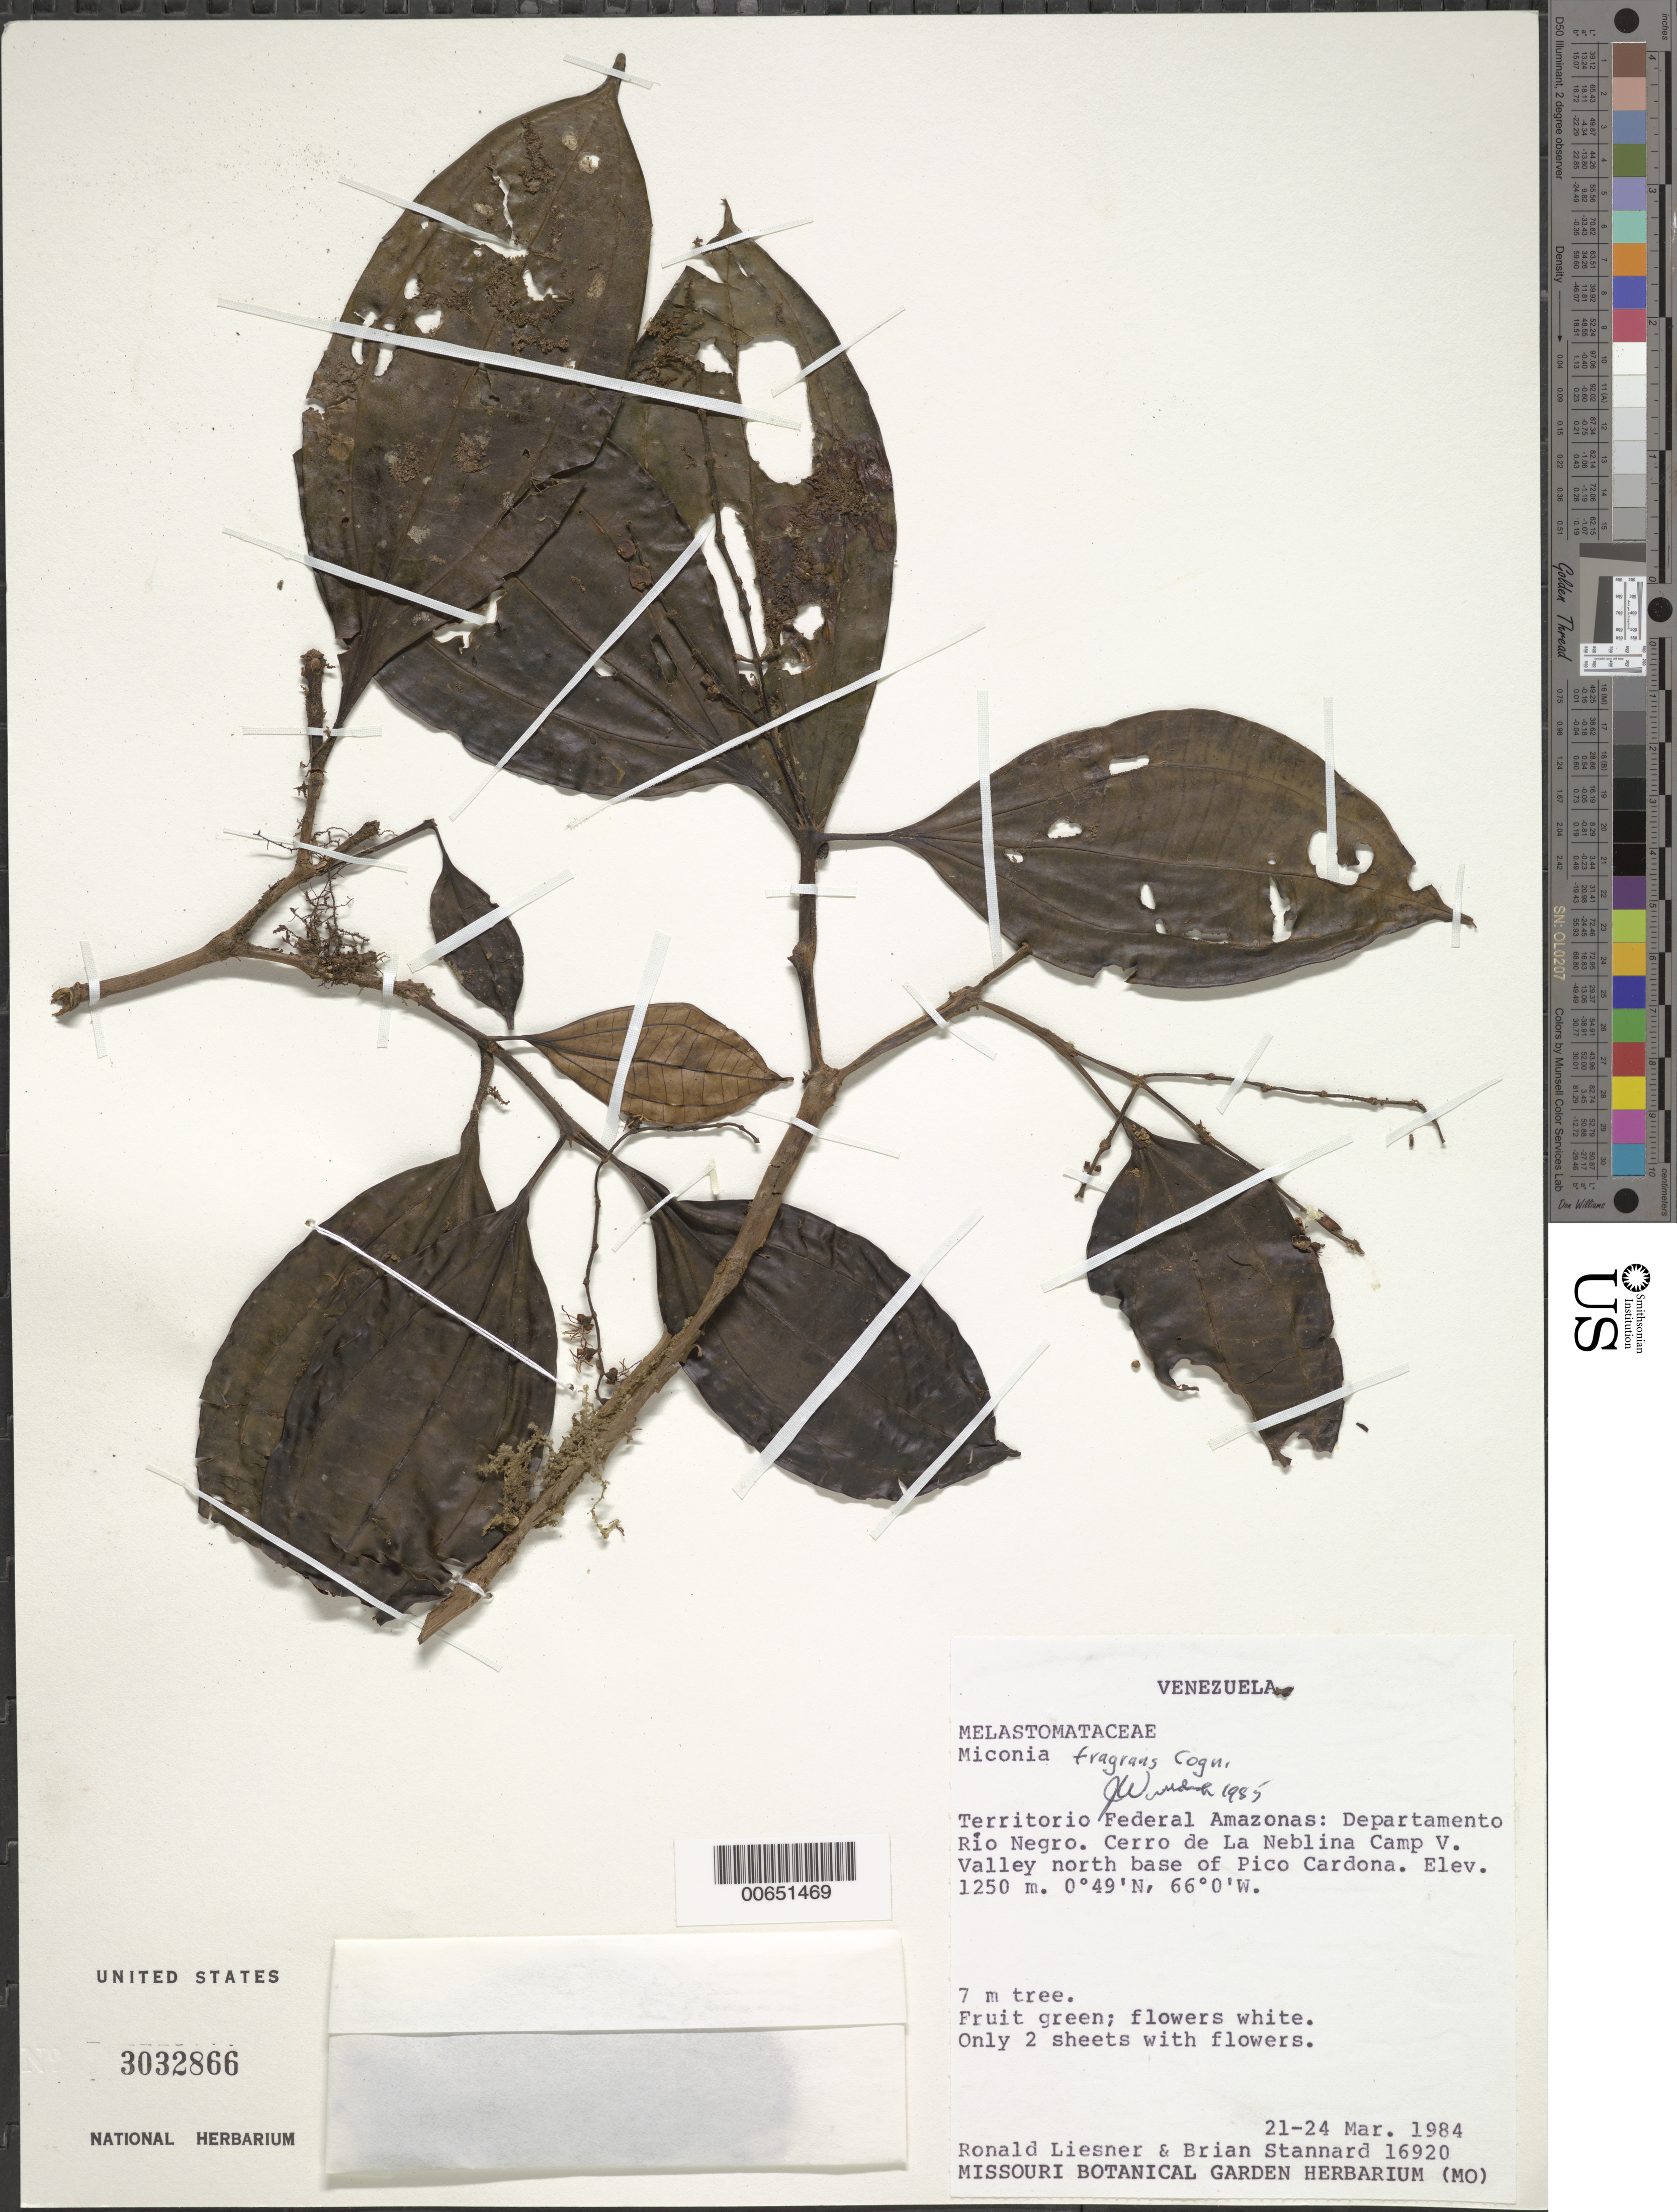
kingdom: Plantae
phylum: Tracheophyta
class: Magnoliopsida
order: Myrtales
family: Melastomataceae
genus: Miconia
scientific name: Miconia fragrans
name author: Cogn.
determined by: Wurdack, John J., (US), US (UNITED STATES)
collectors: R. L. Liesner & B. L. Stannard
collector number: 16920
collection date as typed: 21-Mar-84 to 24-Mar-84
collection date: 1984-03-21/1984-03-24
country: Venezuela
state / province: Amazonas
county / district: Río Negro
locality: Cerro de La Neblina Base Camp V, north base of Pico Cardona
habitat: Valley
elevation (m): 1250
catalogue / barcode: US 3032866